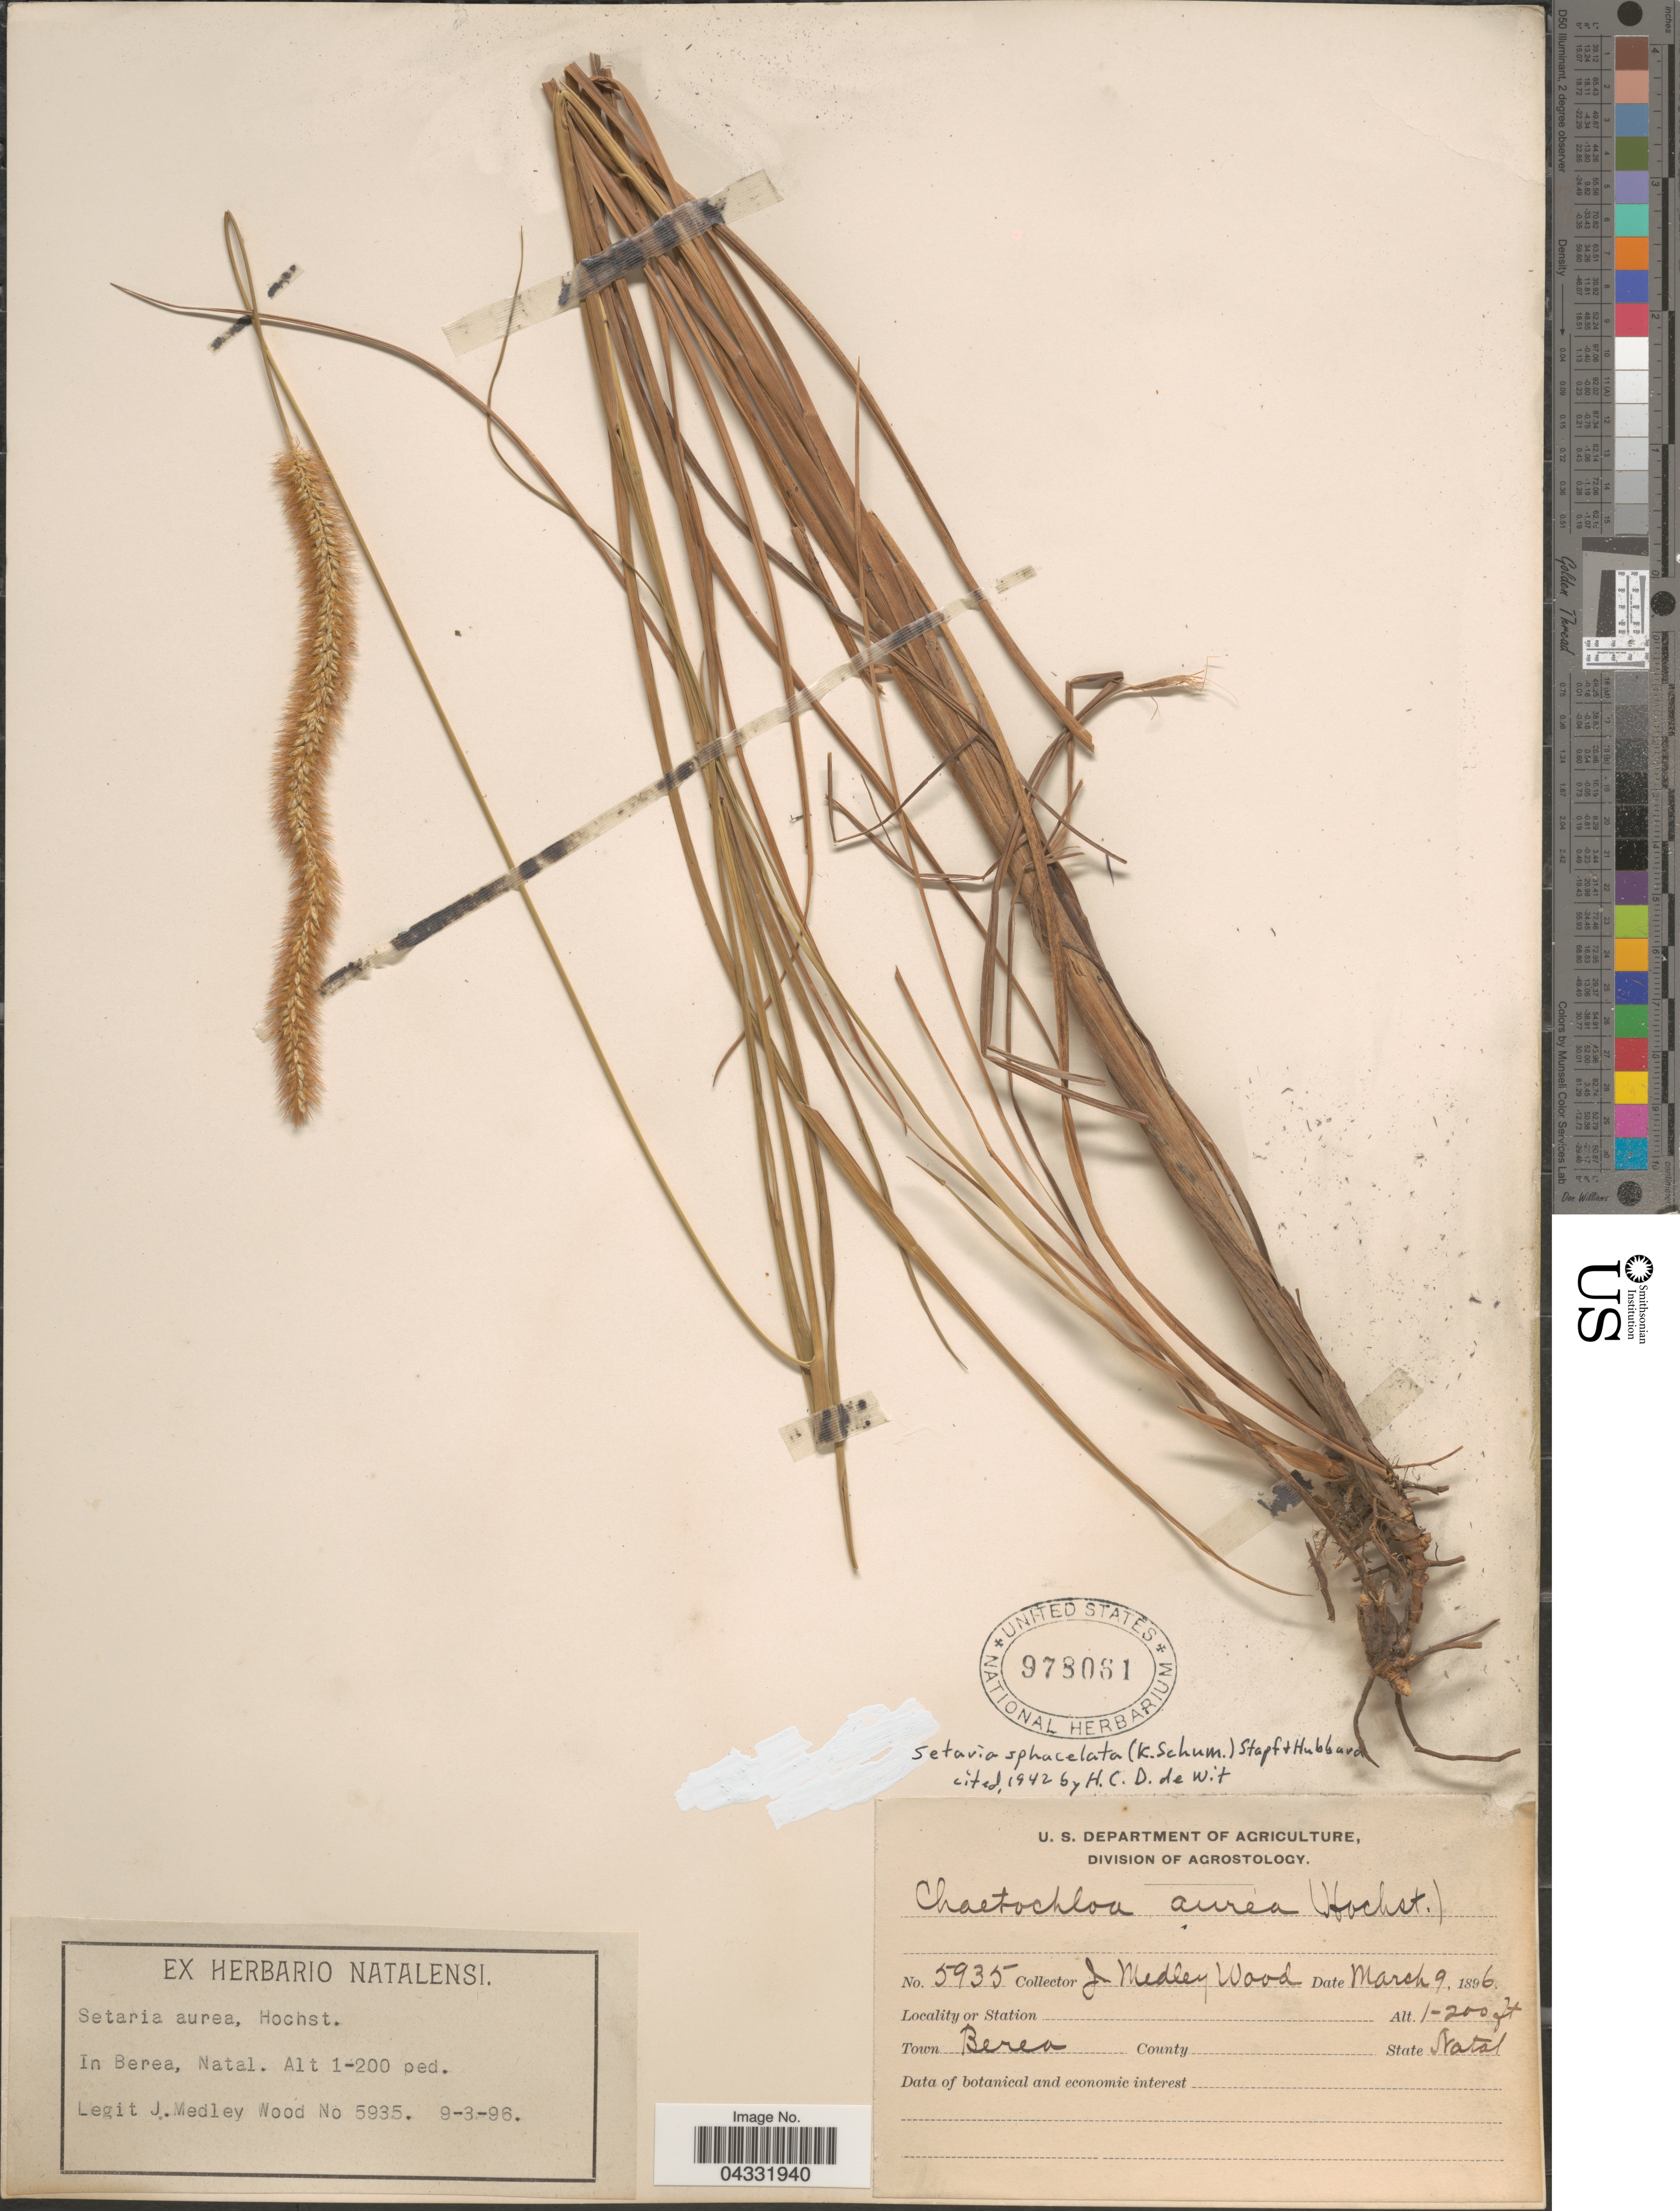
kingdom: Plantae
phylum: Tracheophyta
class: Liliopsida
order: Poales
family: Poaceae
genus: Setaria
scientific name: Setaria sphacelata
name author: (Schumach.) Stapf & Hubb. ex Moss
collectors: J. Medley Wood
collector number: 5935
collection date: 1896-03-09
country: South Africa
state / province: KwaZulu-Natal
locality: In Berae, Natal.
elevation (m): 30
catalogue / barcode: US 978061